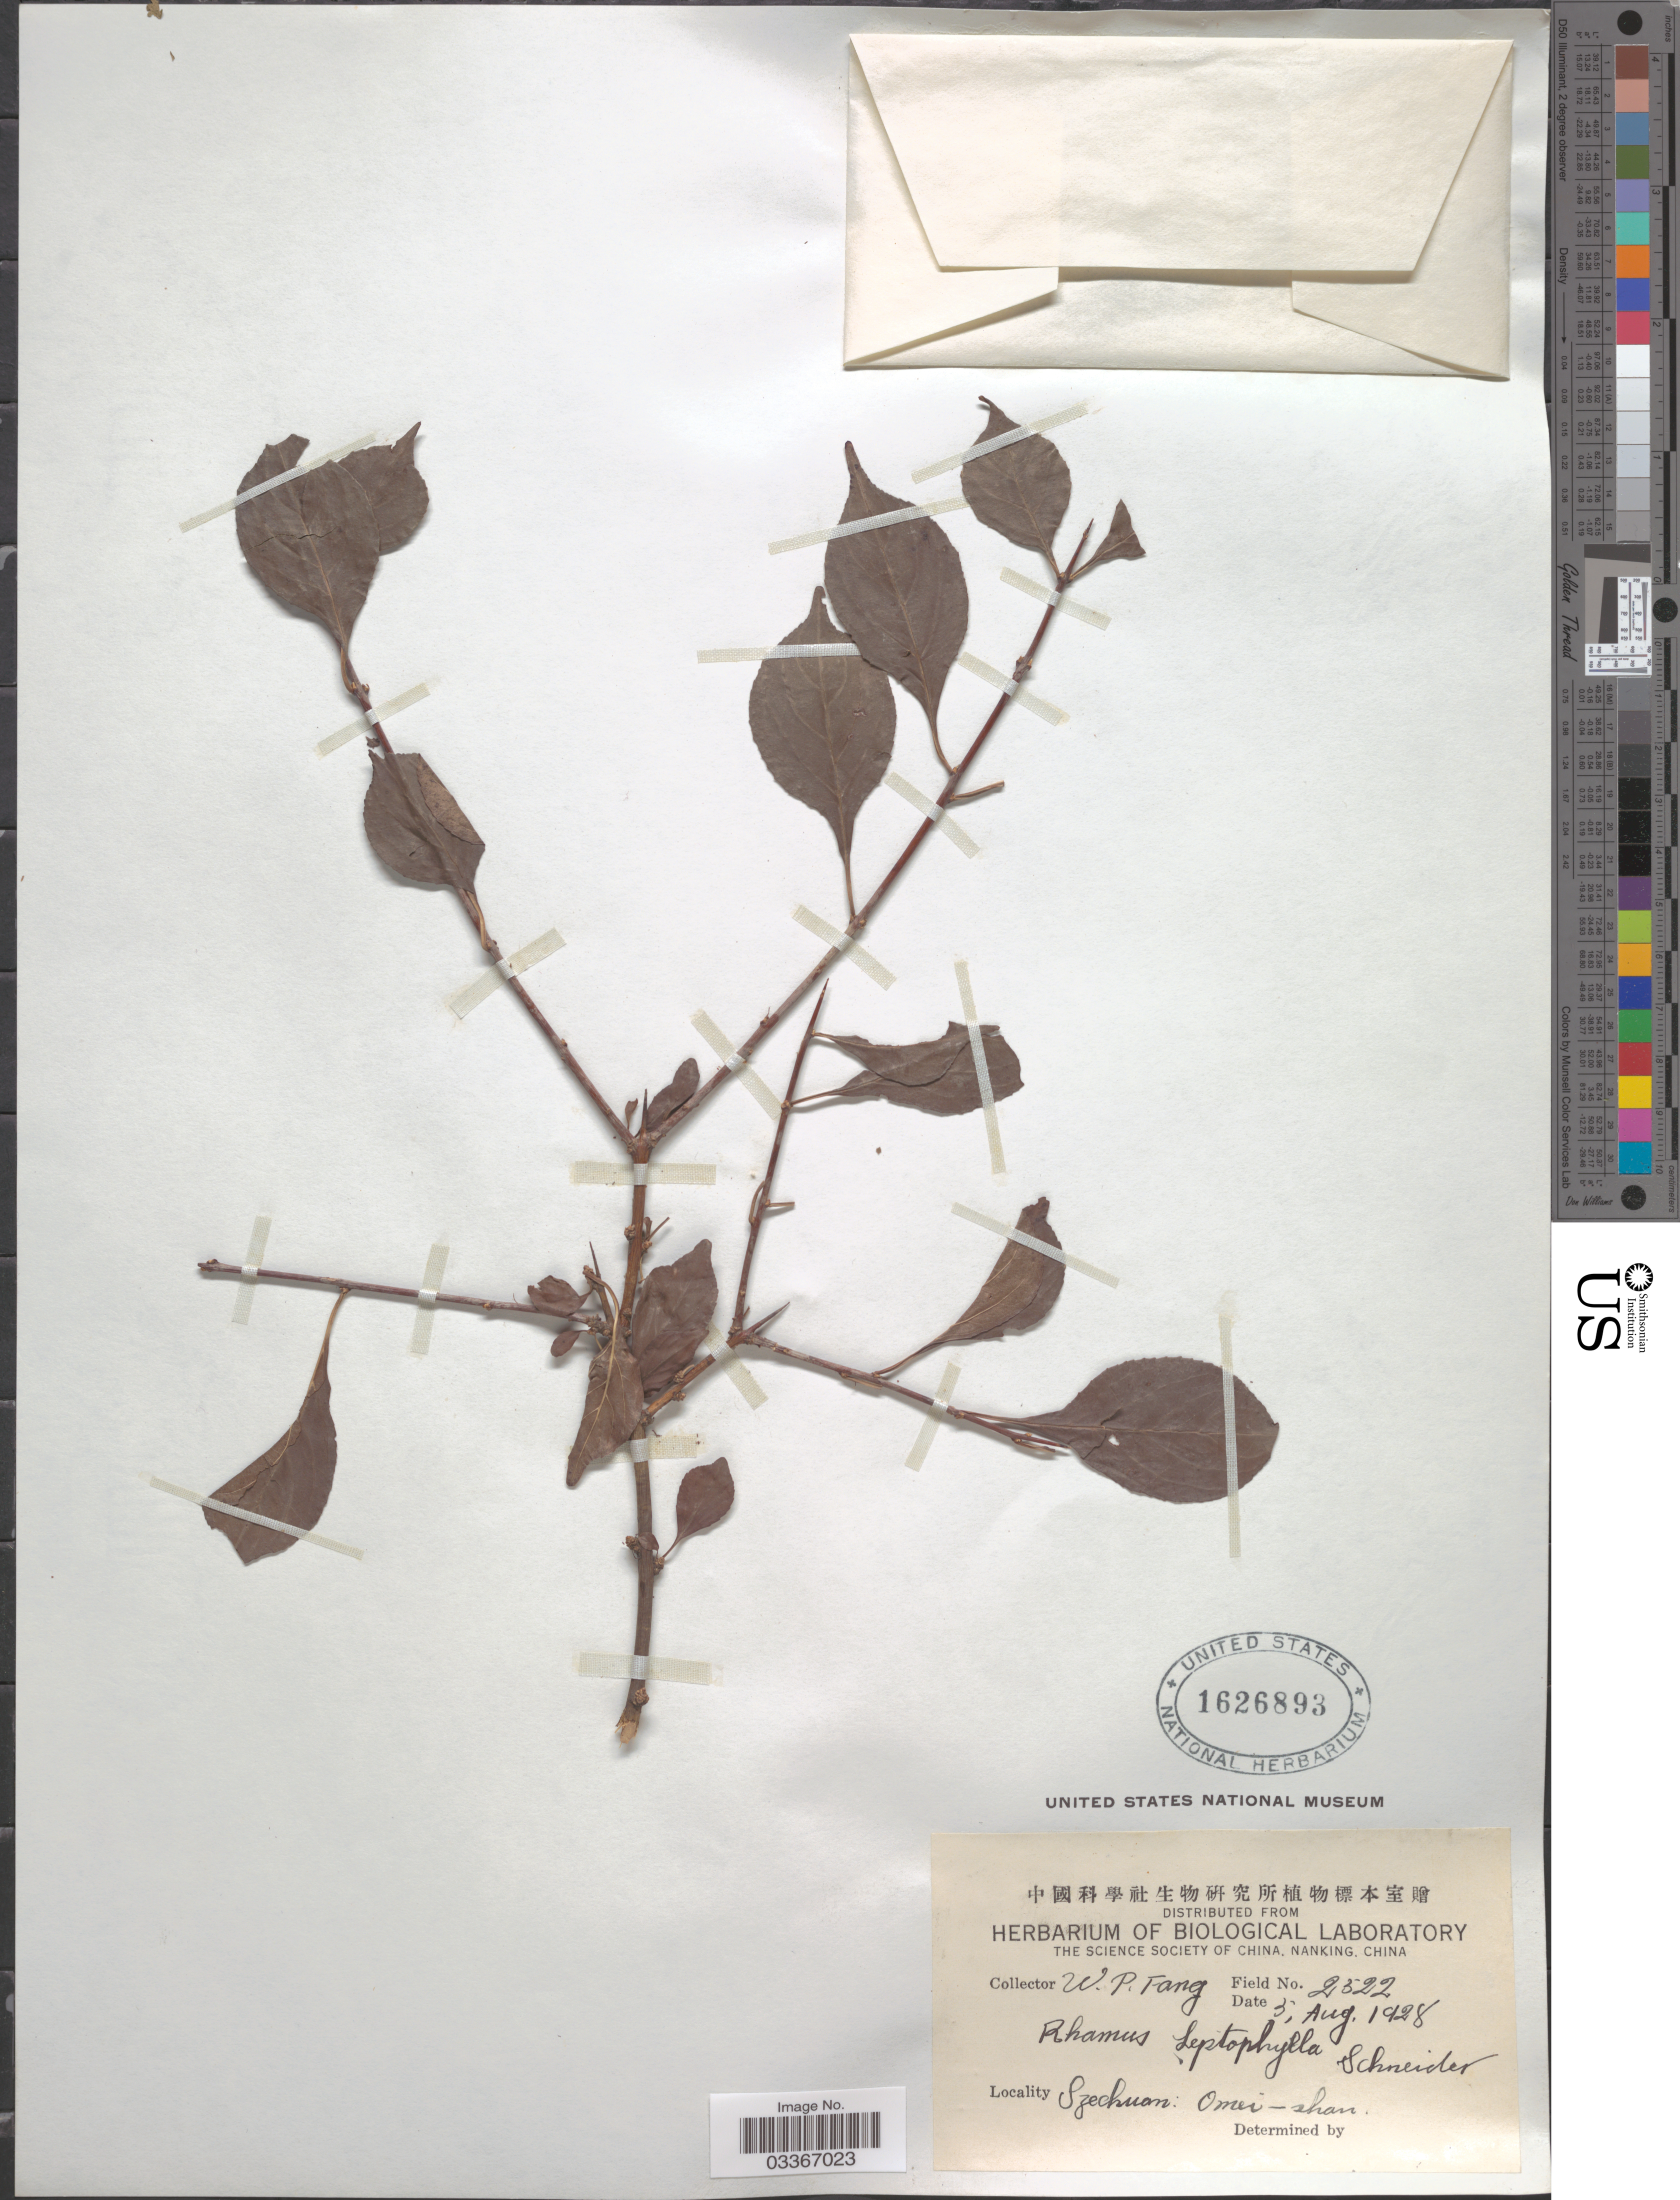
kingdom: Plantae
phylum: Tracheophyta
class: Magnoliopsida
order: Rosales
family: Rhamnaceae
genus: Rhamnus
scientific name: Rhamnus leptophylla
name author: C.K. Schneid.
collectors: W. P. Fang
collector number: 2522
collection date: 1928-08-05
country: China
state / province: Sichuan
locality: Szechuan: Omei-shan.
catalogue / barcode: US 1626893